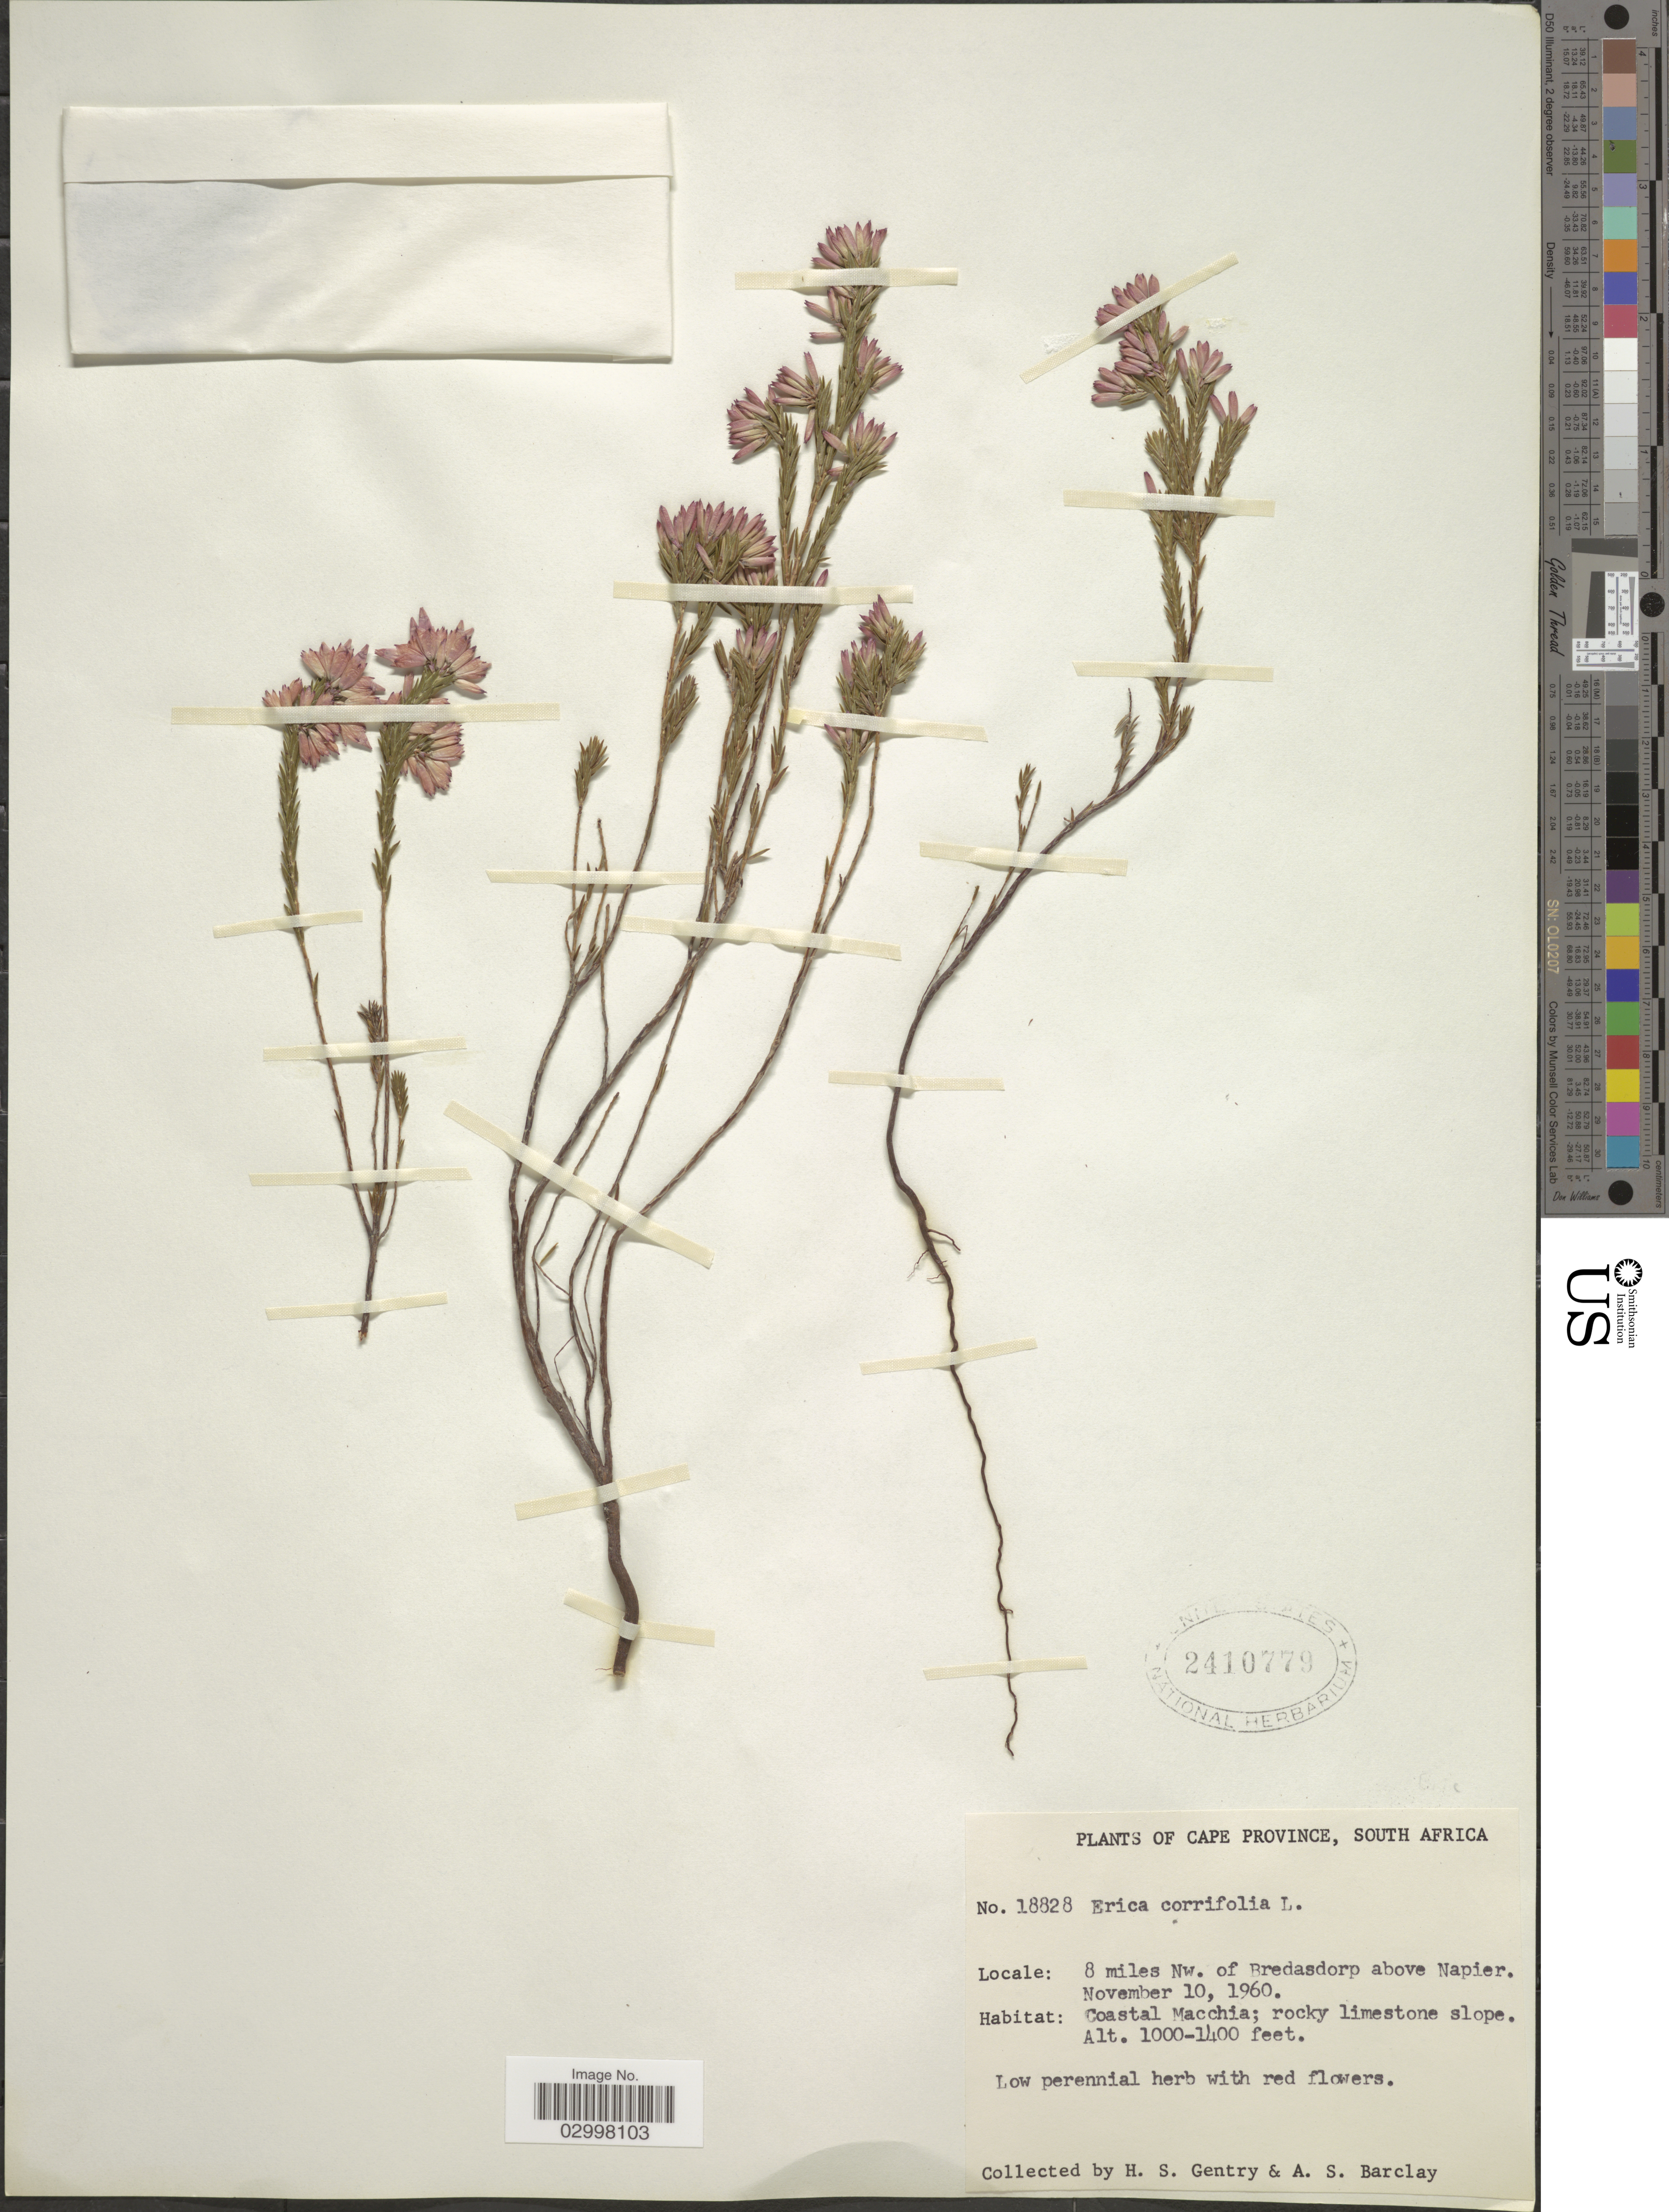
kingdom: Plantae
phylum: Tracheophyta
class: Magnoliopsida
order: Ericales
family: Ericaceae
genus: Erica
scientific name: Erica corifolia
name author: L.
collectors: H. S. Gentry & A. S. Barclay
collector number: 18828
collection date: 1960-11-10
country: South Africa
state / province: Western Cape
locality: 8 miles Nw. of Bredasdorp above Napier.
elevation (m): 305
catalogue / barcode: US 2410779